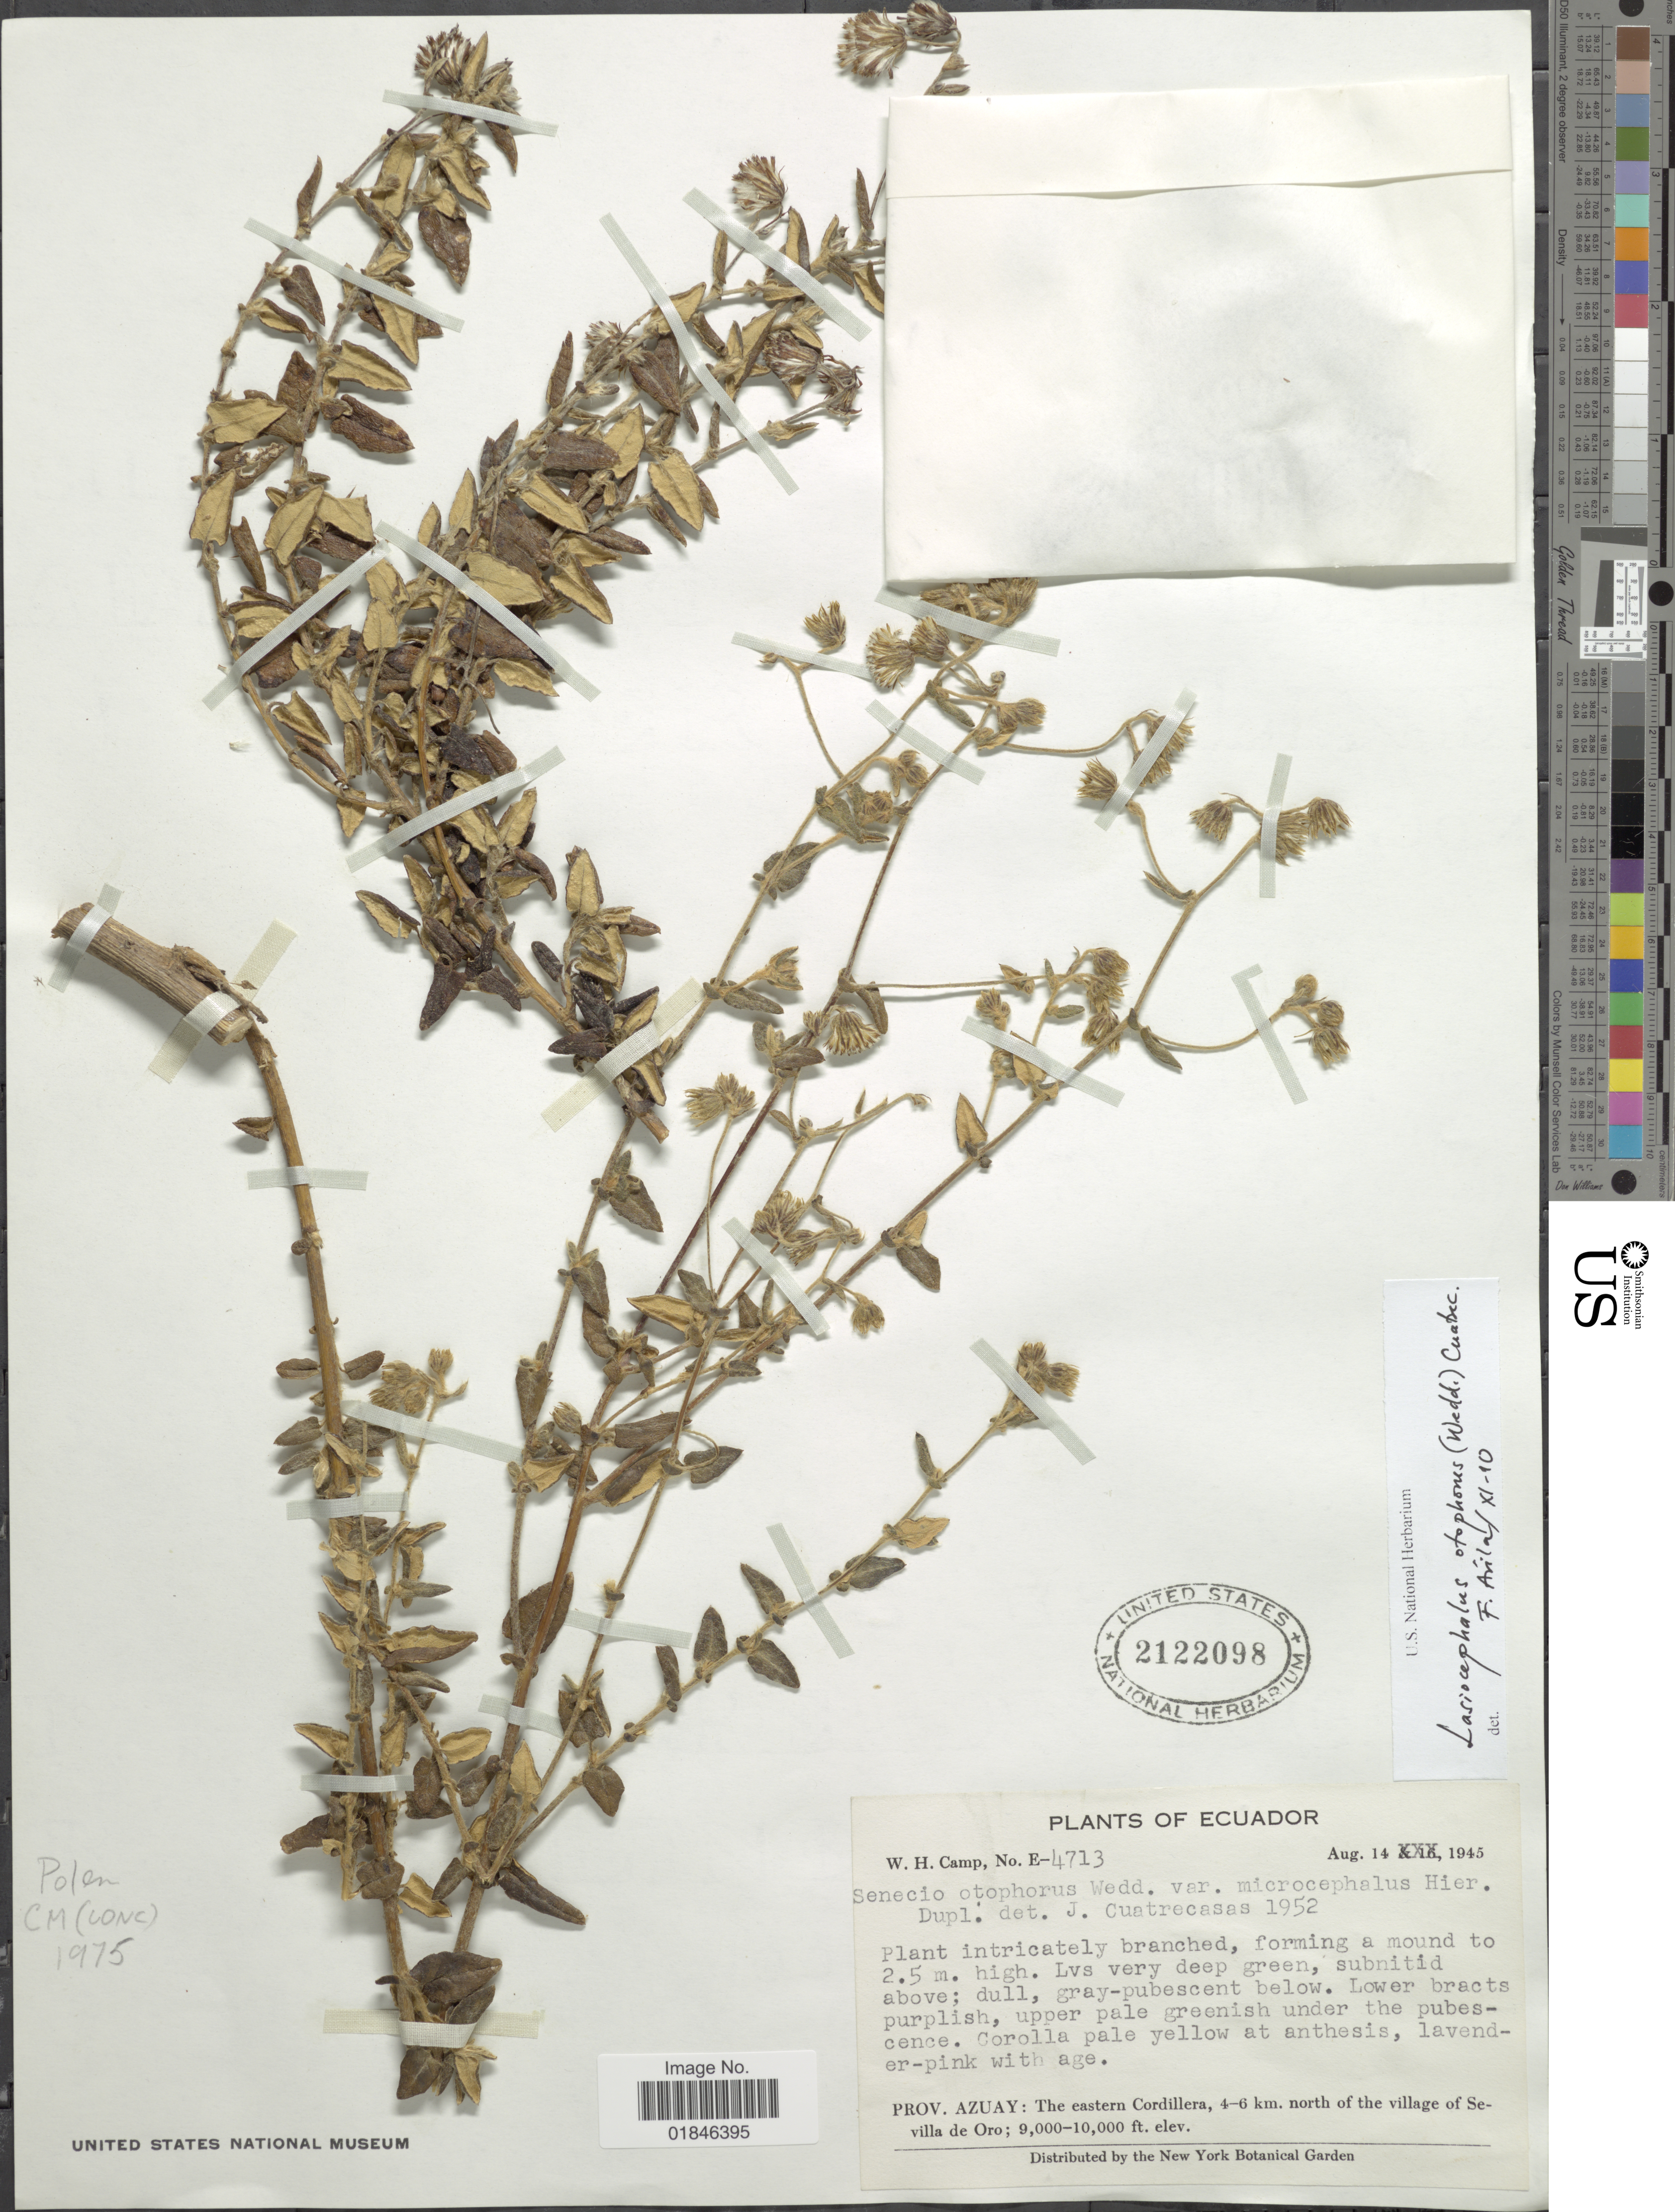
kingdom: Plantae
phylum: Tracheophyta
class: Magnoliopsida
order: Asterales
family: Asteraceae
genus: Senecio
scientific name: Senecio otophorus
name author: Wedd.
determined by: Salomon, Luciana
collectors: W. H. Camp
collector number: E-4713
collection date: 1945-08-14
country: Ecuador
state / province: Azuay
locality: Prov. Azuay: The eastern Cordillera, 4-6 km. north of the village of Sevilla de Oro.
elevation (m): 2743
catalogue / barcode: US 2122098